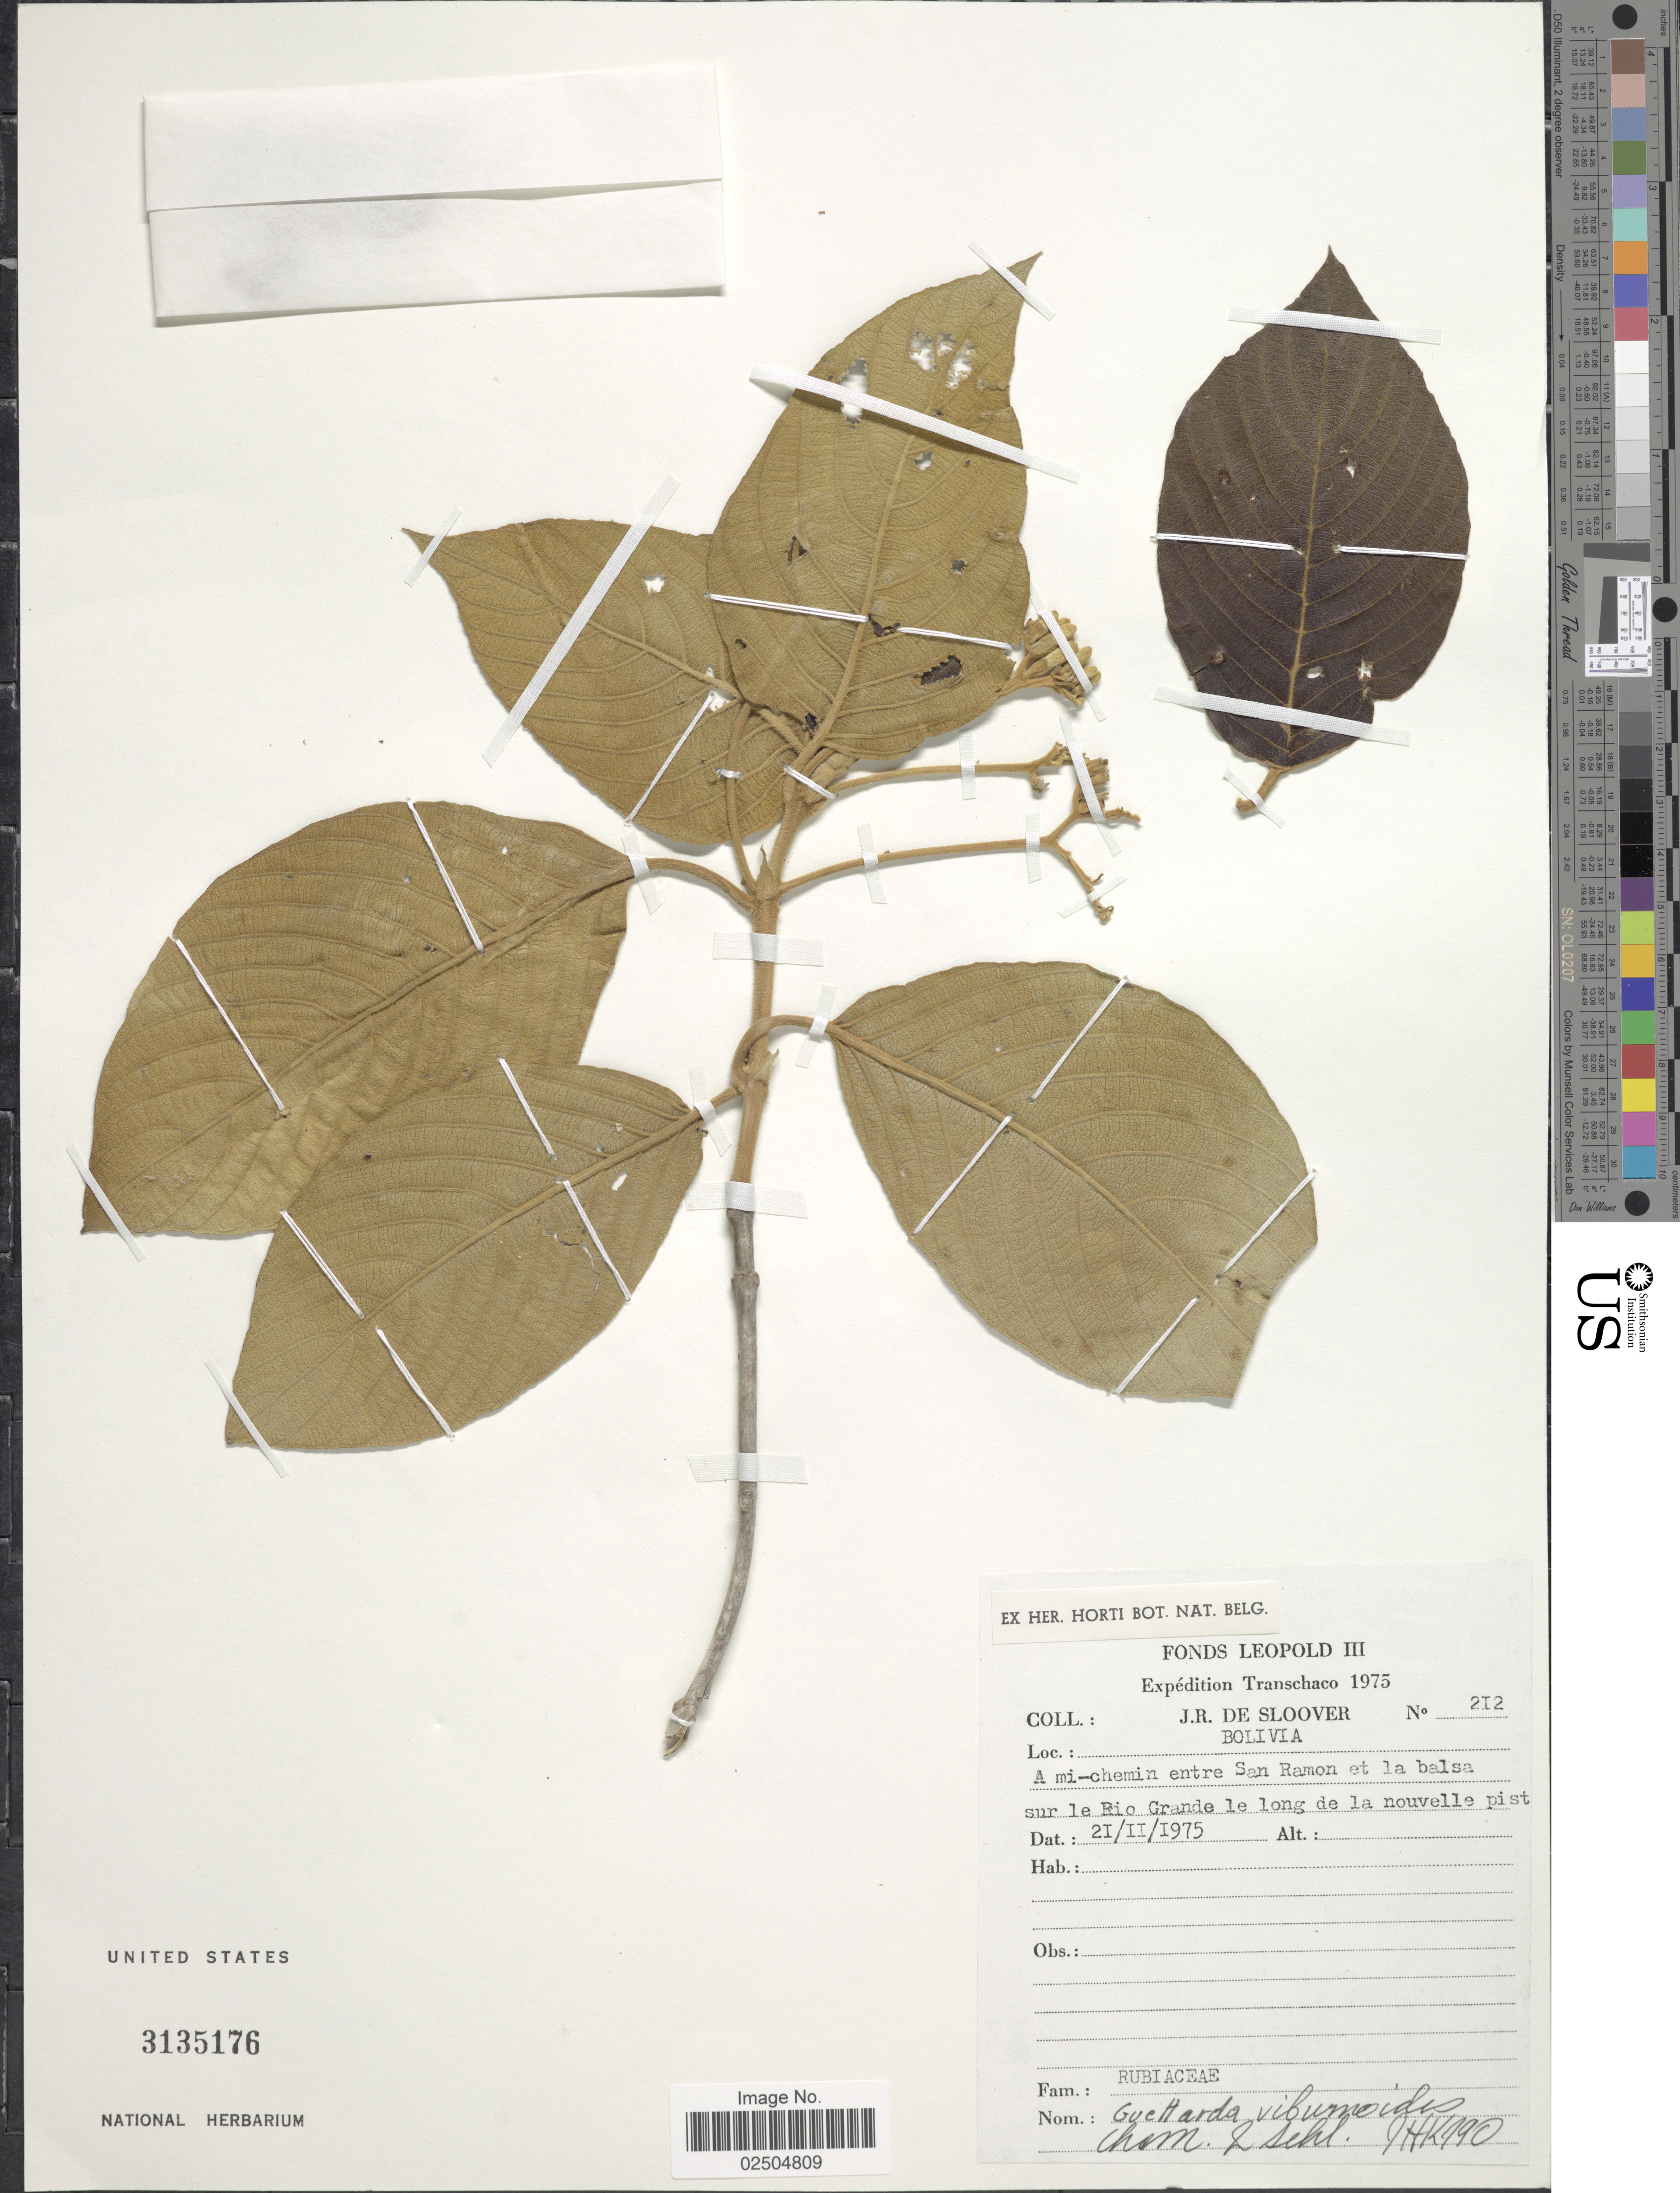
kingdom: Plantae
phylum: Tracheophyta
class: Magnoliopsida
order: Gentianales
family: Rubiaceae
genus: Guettarda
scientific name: Guettarda viburnoides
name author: Cham. & Schltdl.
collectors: J. Sloover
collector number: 212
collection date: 1975-02-21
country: Bolivia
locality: A mi-chemin entre San Ramon et la balsa sur le Rio Grande le long de la nouvelle pist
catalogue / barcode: US 3135176